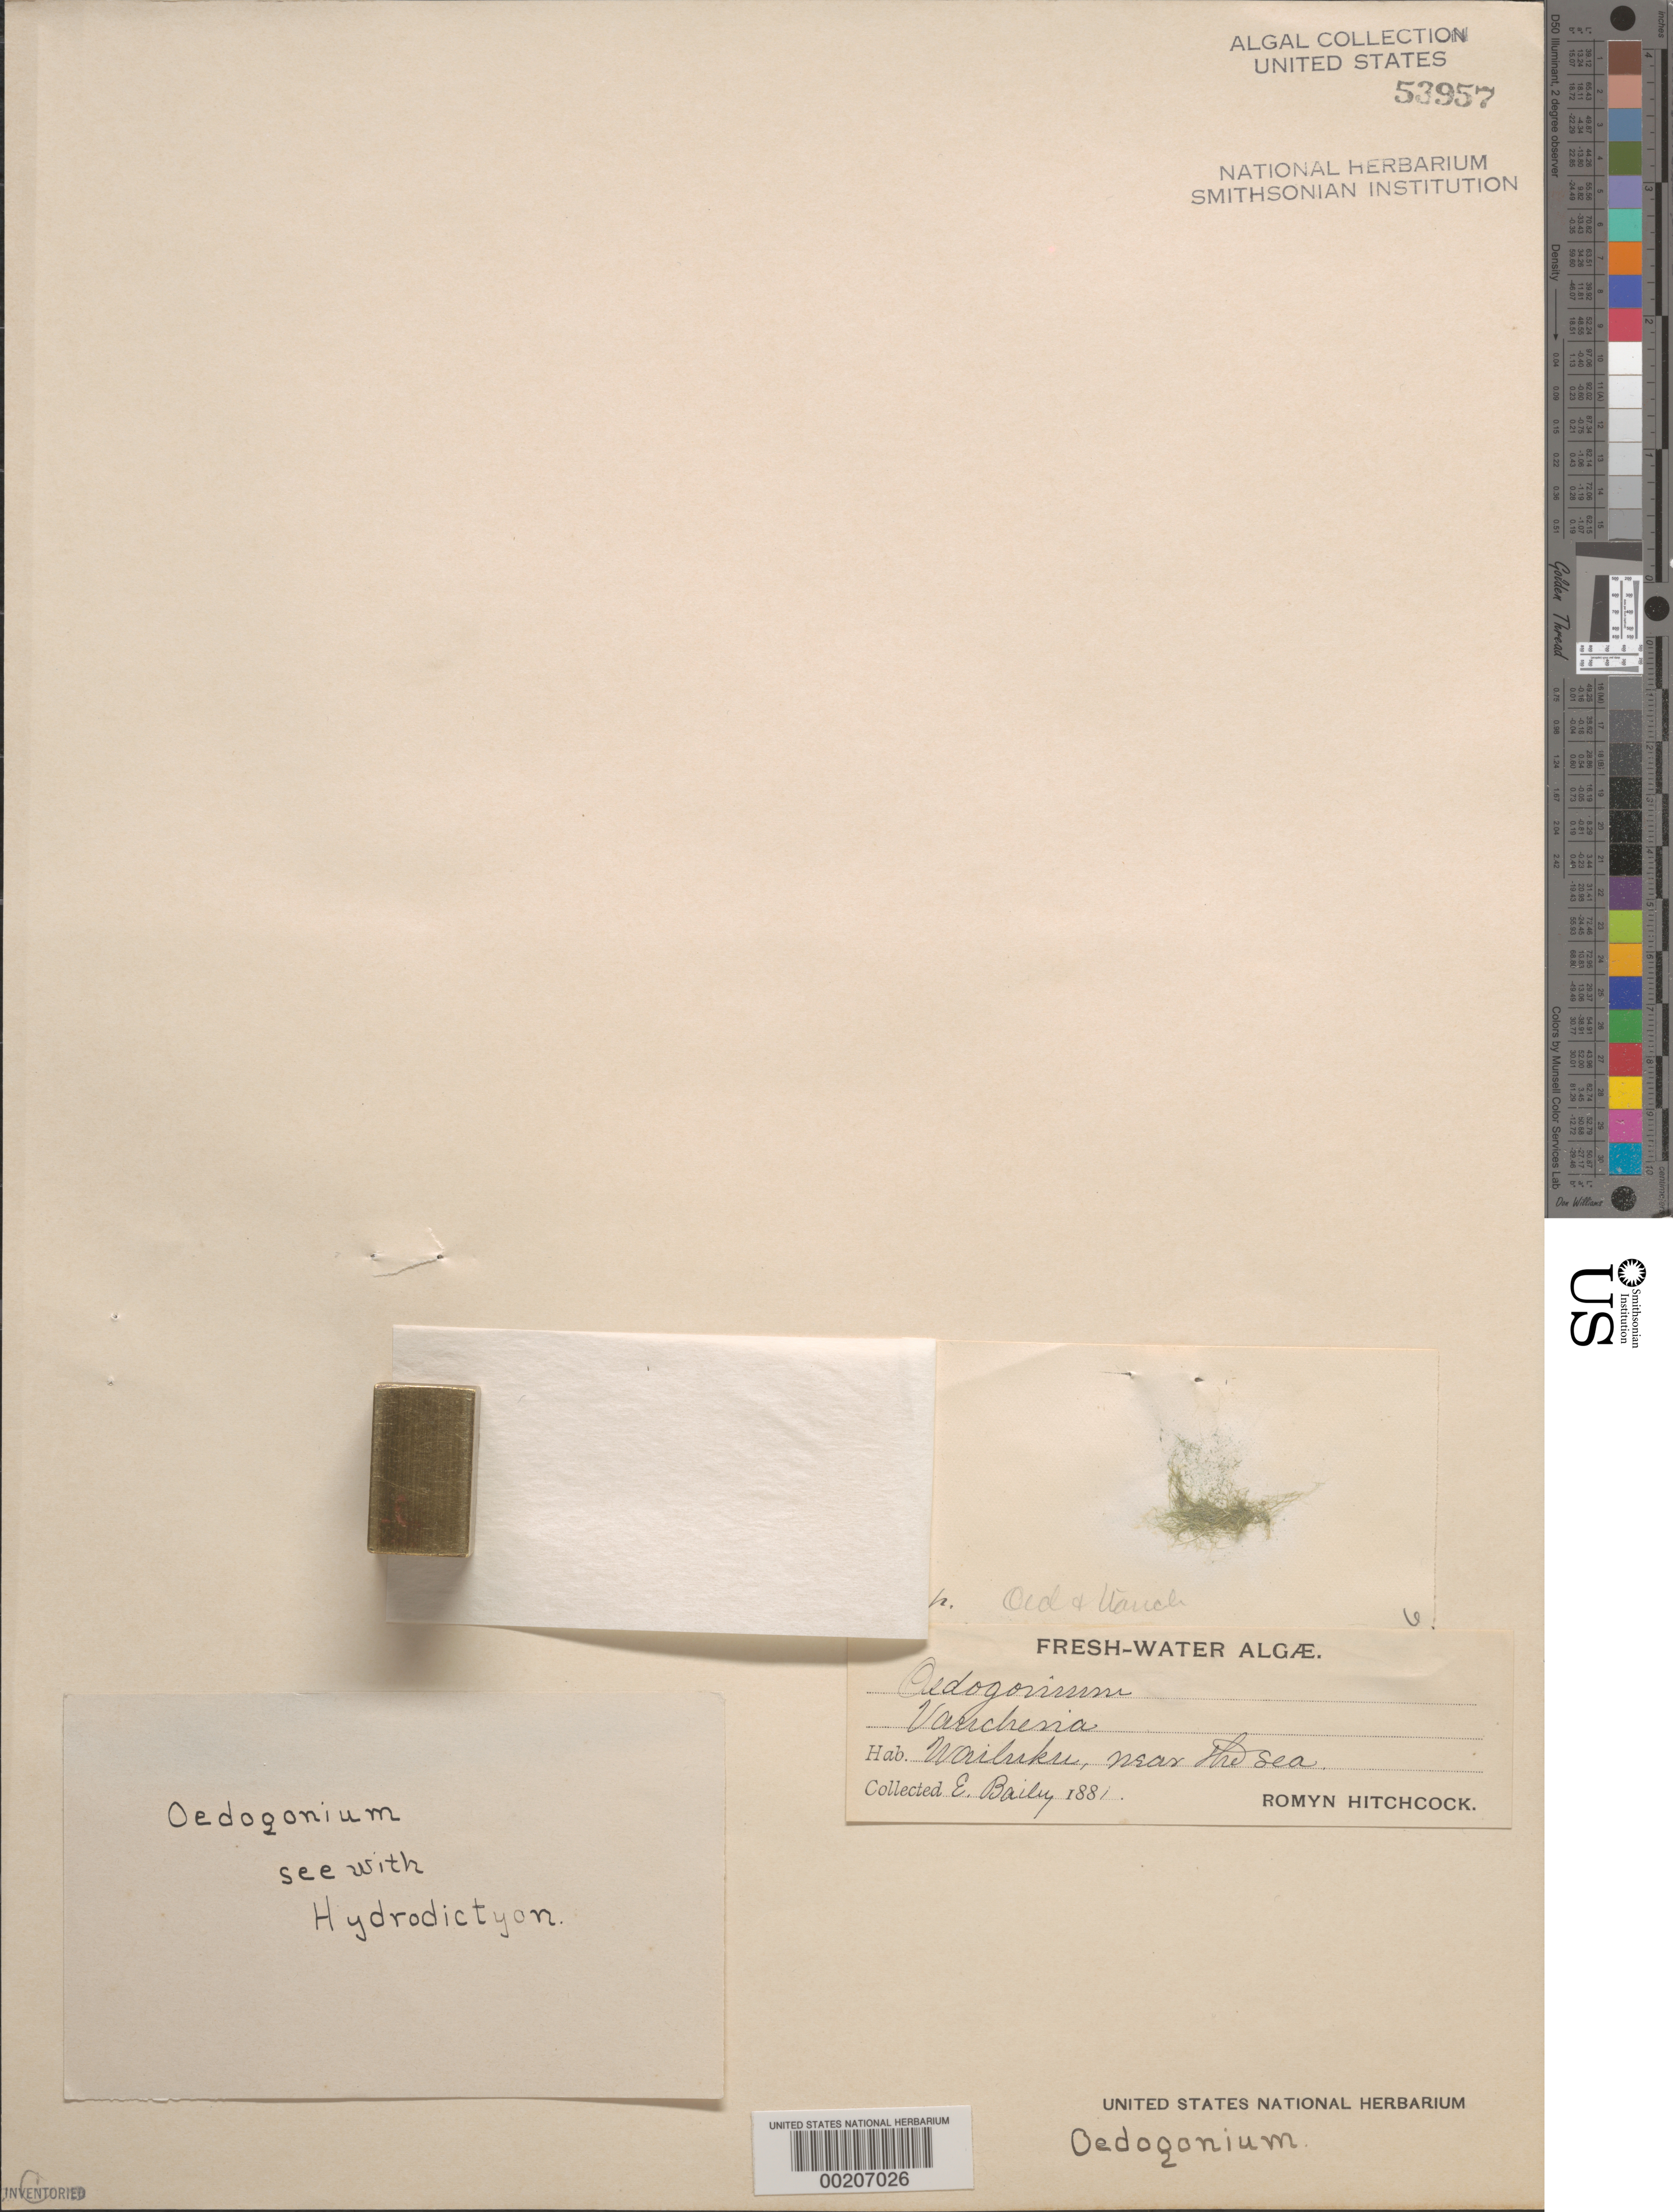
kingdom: Plantae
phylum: Chlorophyta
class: Chlorophyceae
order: Oedogoniales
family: Oedogoniaceae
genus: Oedogonium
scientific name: Oedogonium sp.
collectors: E. Bailey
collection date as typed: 1881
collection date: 1881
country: United States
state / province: Hawaii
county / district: Maui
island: Maui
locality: Wailuku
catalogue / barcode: US 53957